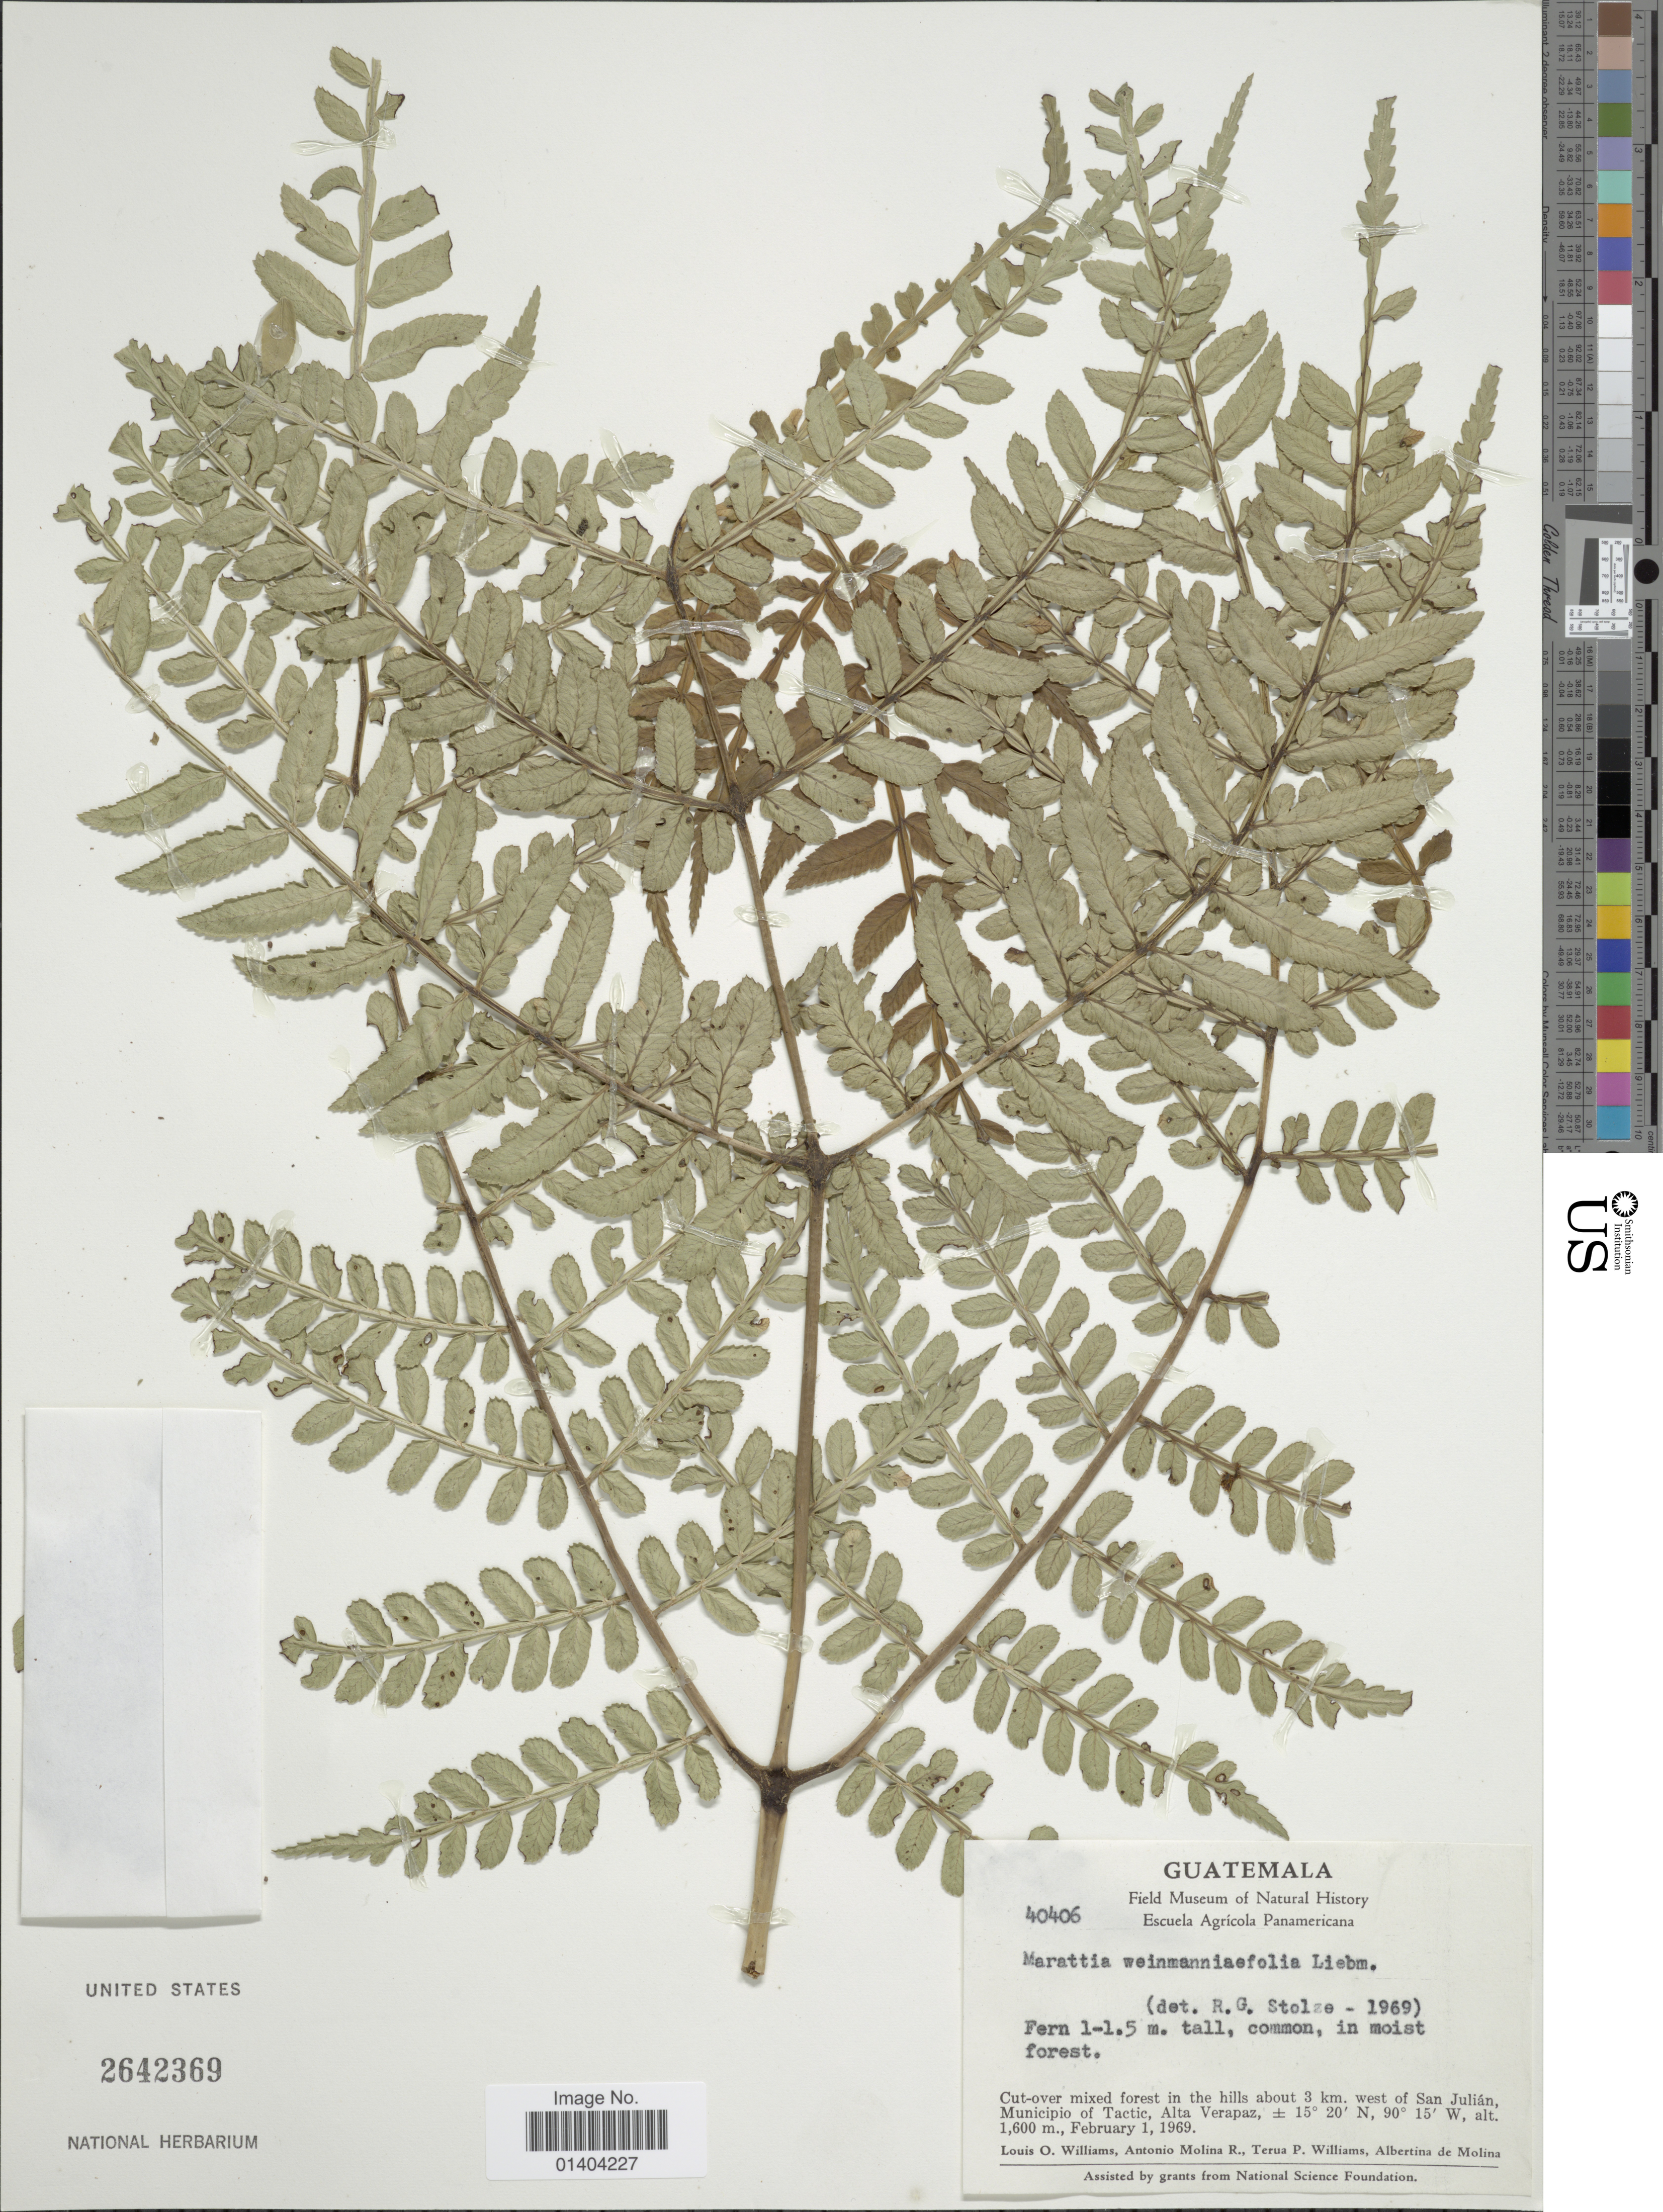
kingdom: Plantae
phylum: Tracheophyta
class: Polypodiopsida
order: Marattiales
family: Marattiaceae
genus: Marattia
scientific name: Marattia weinmanniifolia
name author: Liebm.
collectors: L. O. Williams, A. Molina R., T. P. Williams & A. R. Molina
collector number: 40406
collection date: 1969-02-01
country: Guatemala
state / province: Alta Verapaz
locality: About 3 km west of San Julian Municipio of Tactic Alta Verapaz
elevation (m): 1600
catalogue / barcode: US 2642369